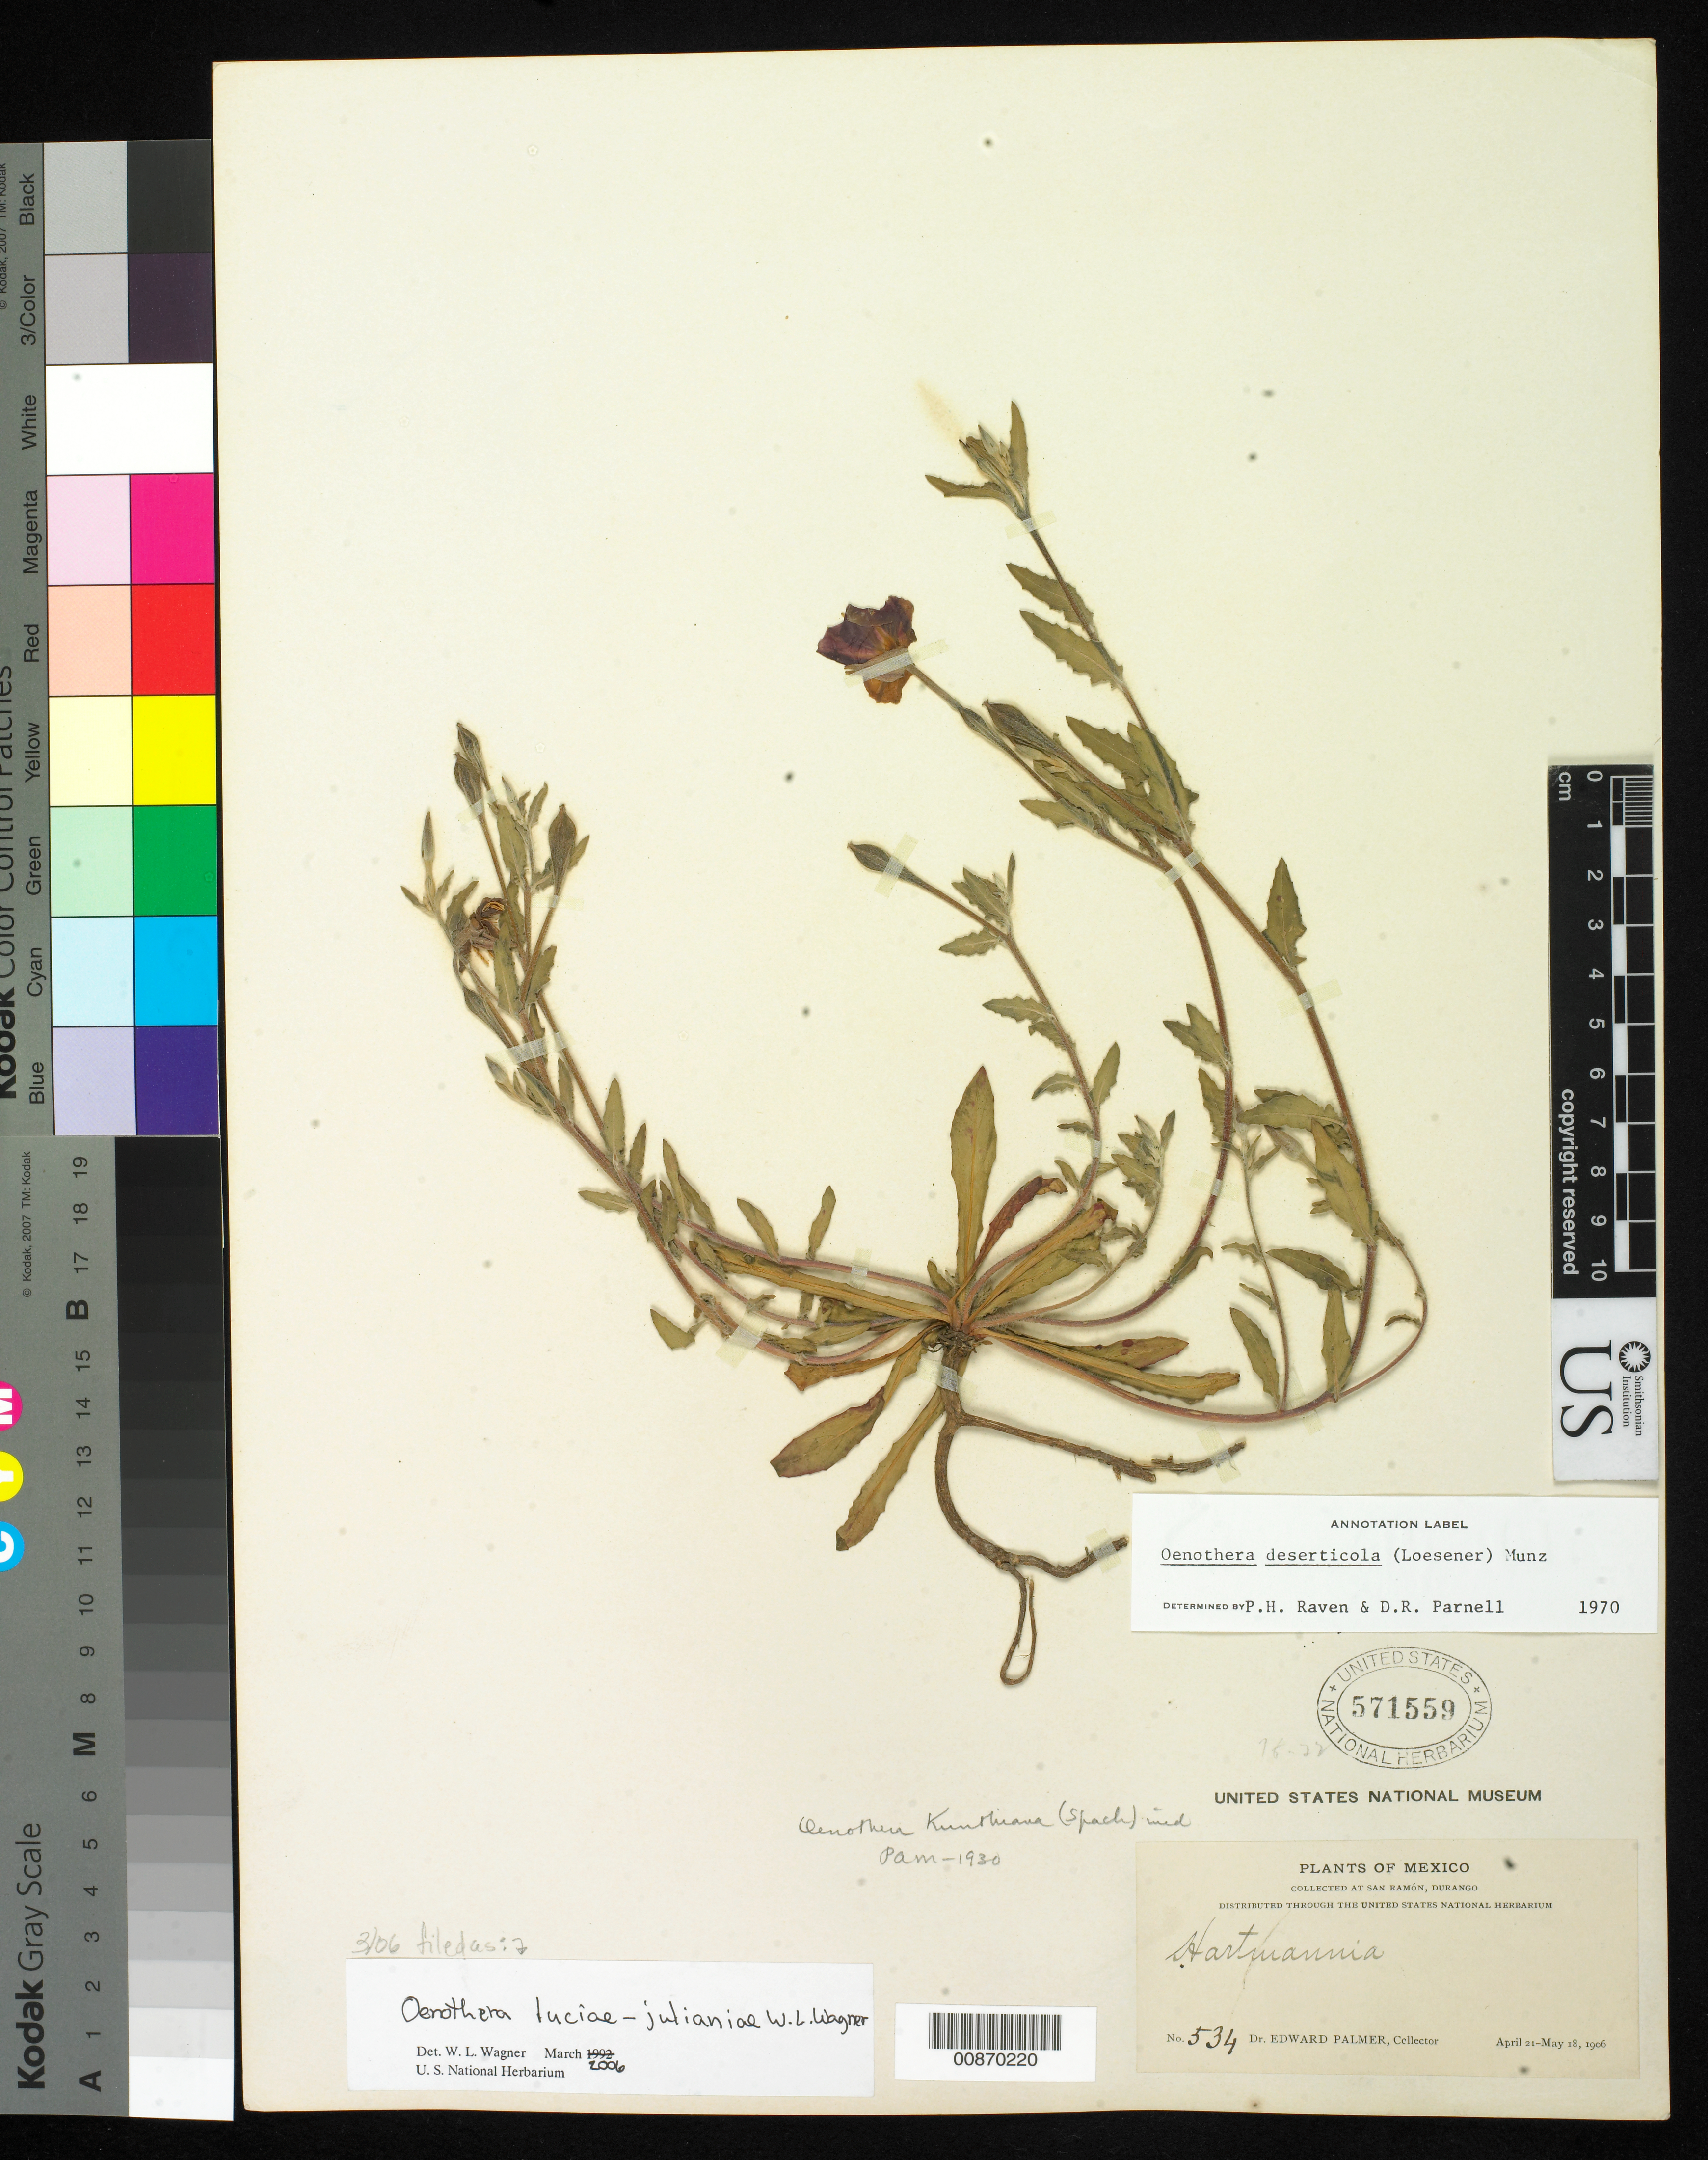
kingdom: Plantae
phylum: Tracheophyta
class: Magnoliopsida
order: Myrtales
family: Onagraceae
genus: Oenothera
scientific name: Oenothera luciae-julianiae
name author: W.L. Wagner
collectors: E. Palmer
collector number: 534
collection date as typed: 21 Apr 1906 to 18 May 1906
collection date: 1906-04-21/1906-05-18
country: Mexico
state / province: Durango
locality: San Ramón, Durango.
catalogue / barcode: US 571559